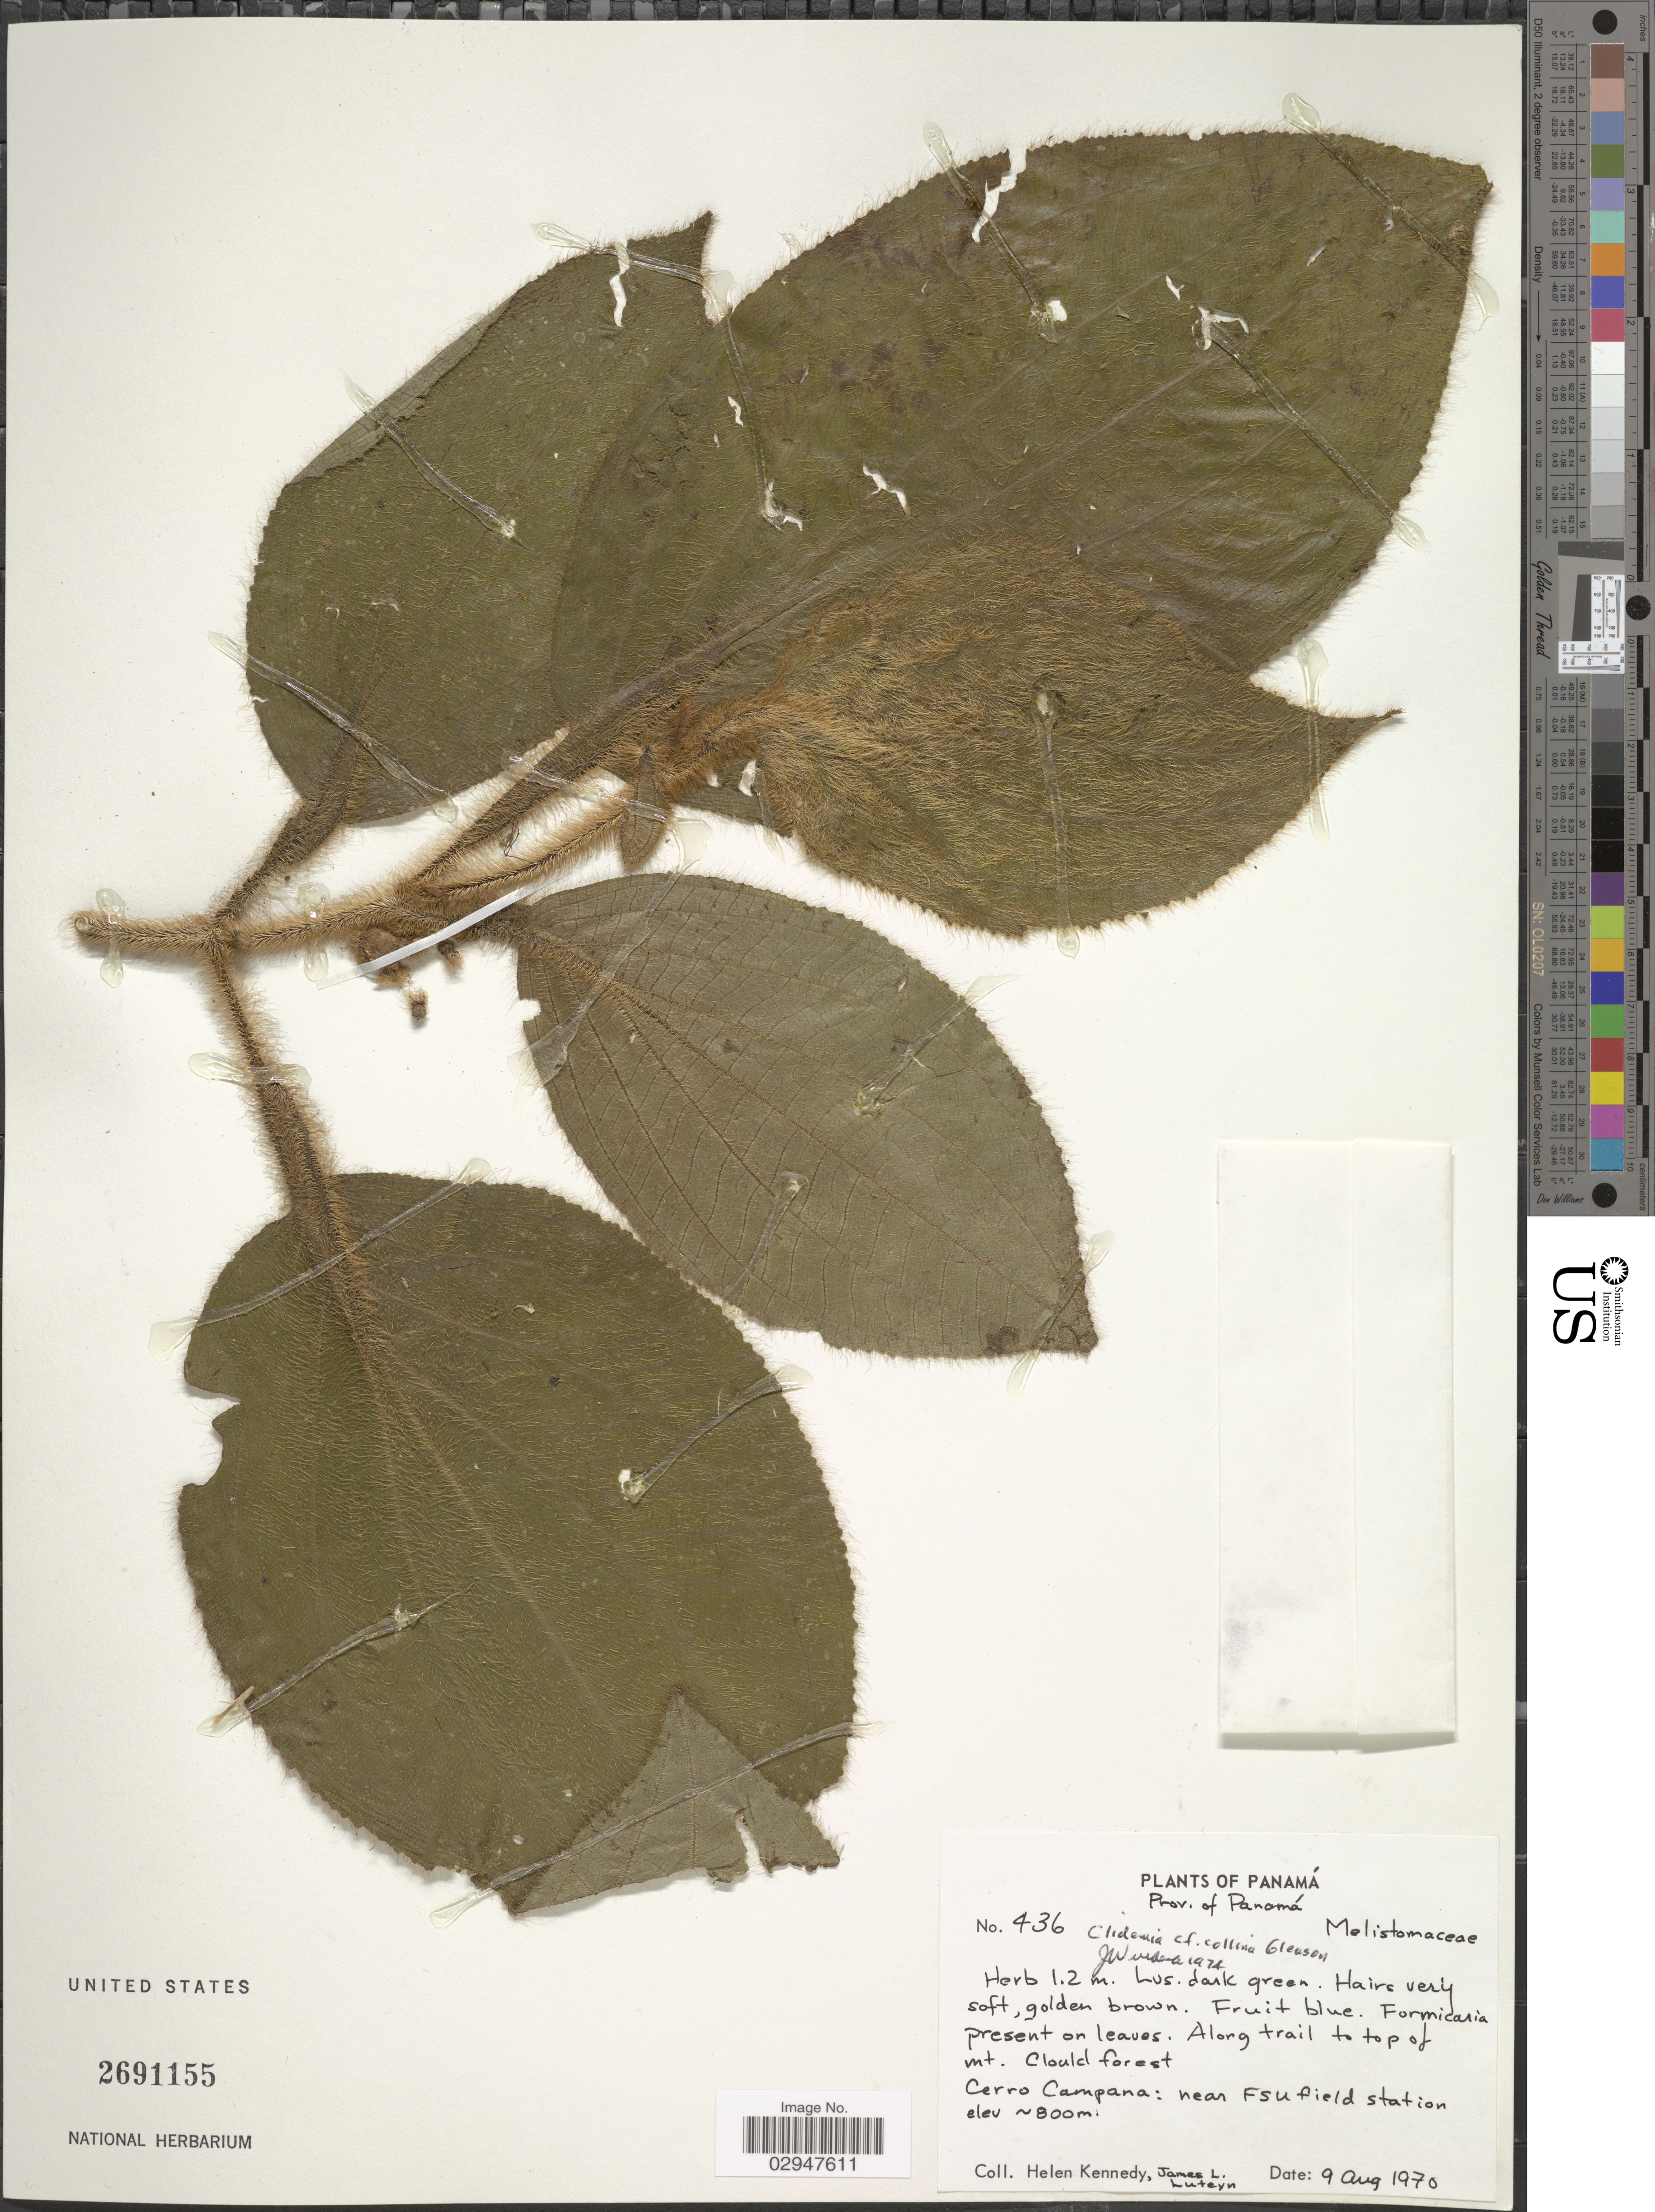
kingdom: Plantae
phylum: Tracheophyta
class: Magnoliopsida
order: Myrtales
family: Melastomataceae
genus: Clidemia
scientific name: Clidemia collina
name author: Gleason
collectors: H. Kennedy & J. L. Luteyn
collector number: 436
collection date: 1970-08-09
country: Panama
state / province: Panamá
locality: Cerro Campana: near FSU field station.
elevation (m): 800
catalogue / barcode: US 2691155